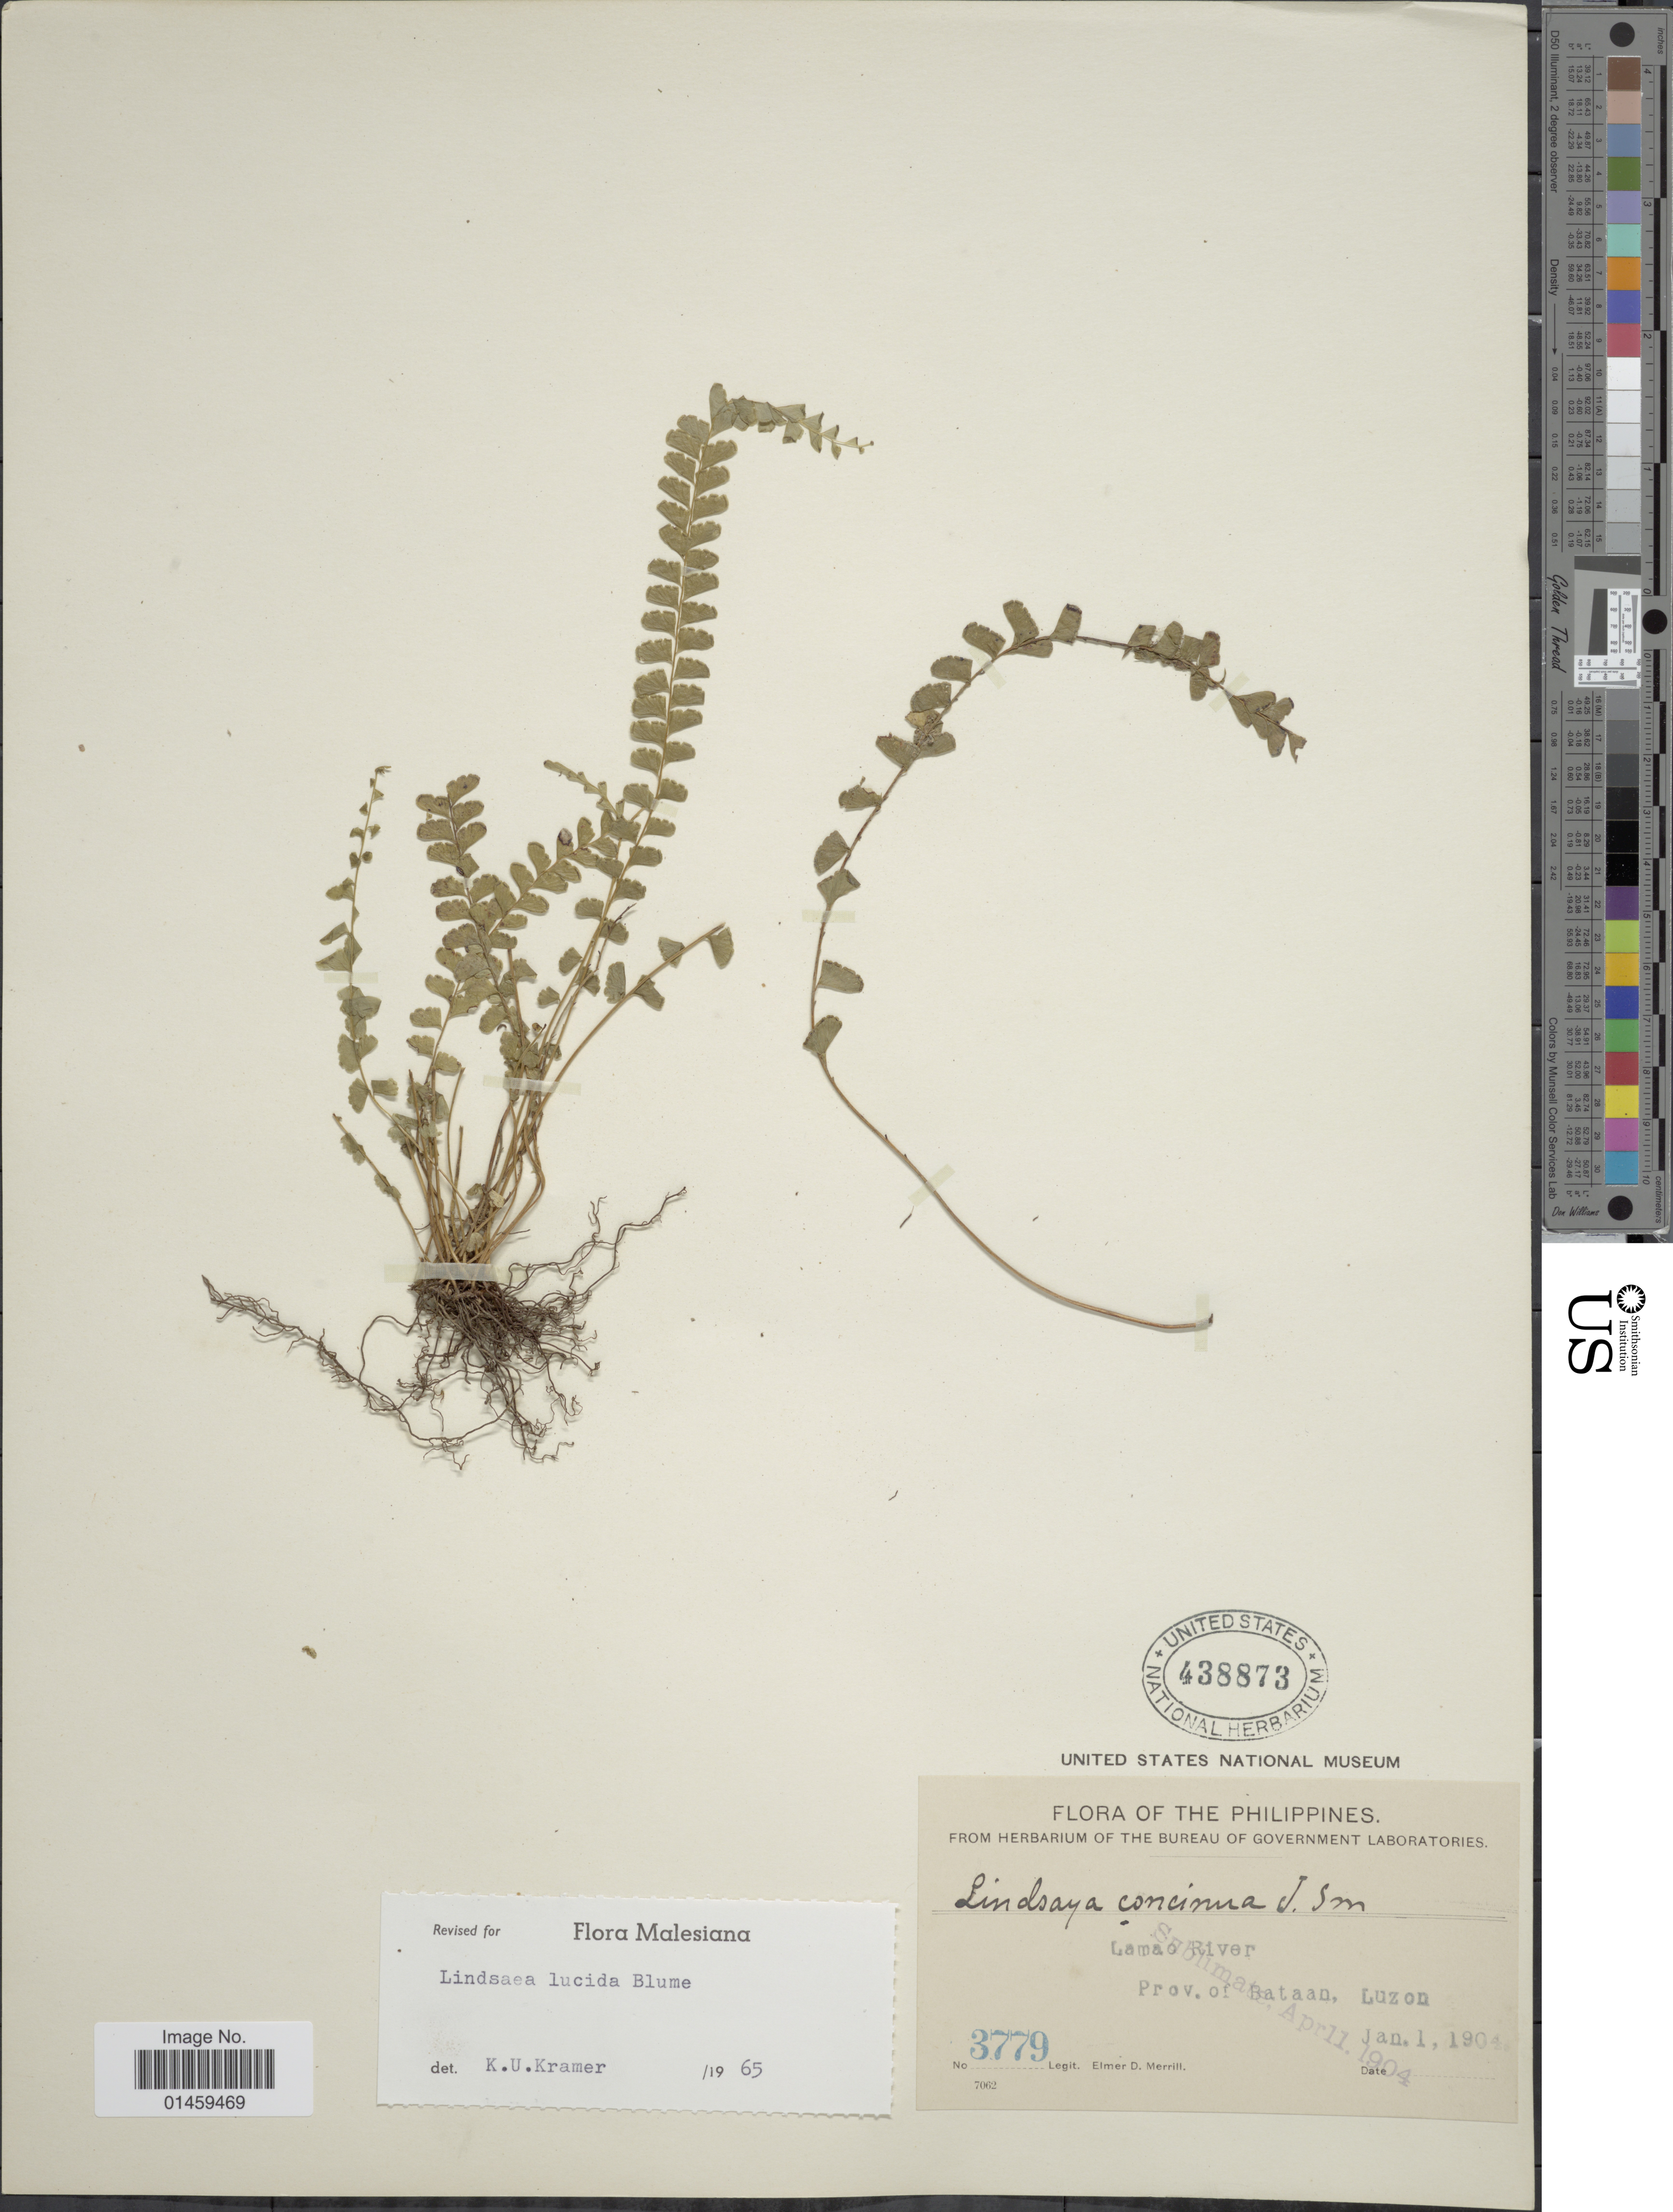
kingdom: Plantae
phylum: Tracheophyta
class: Polypodiopsida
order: Polypodiales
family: Lindsaeaceae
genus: Lindsaea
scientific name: Lindsaea lucida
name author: Blume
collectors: E. D. Merrill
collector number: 3779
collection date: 1904-01-01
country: Philippines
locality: Lamao River. Prov. of Bataan, Luzon.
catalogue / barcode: US 438873